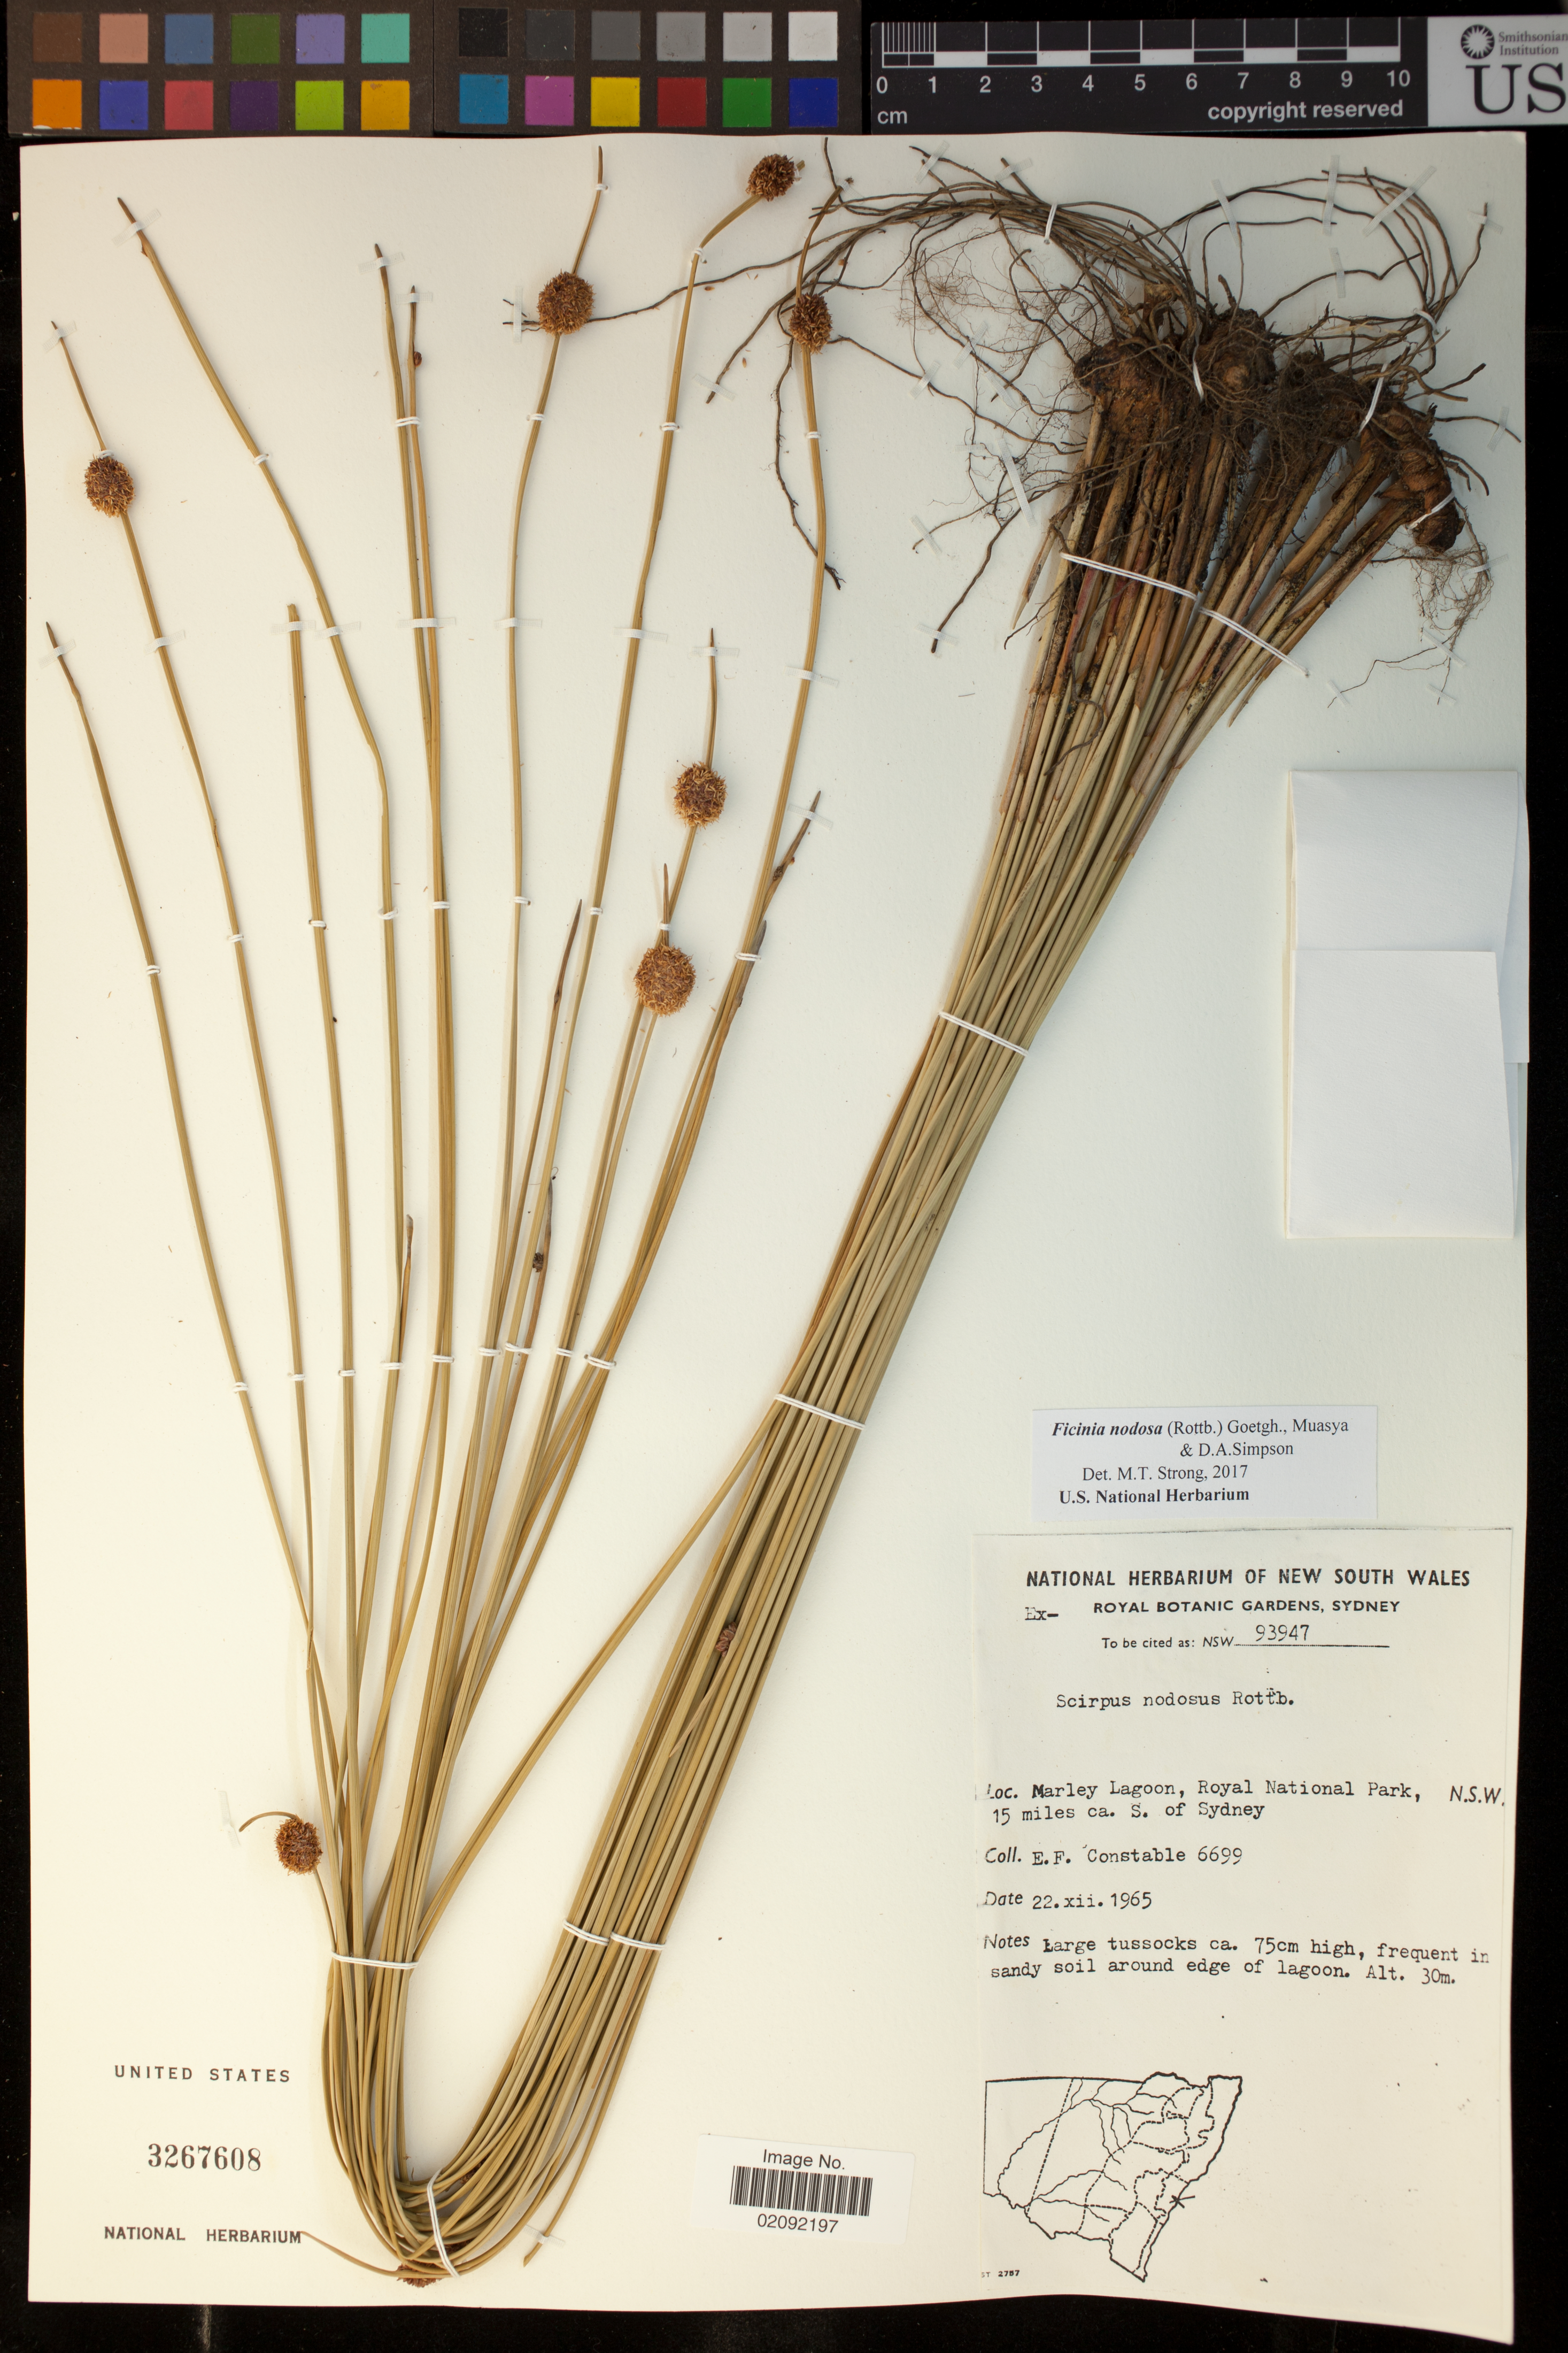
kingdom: Plantae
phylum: Tracheophyta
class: Magnoliopsida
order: Santalales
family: Thesiaceae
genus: Thesium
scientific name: Thesium sp.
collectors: E. E. Maire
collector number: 2684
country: China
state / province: Yunnan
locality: Yun-Nan-Sen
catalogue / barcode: US 719105